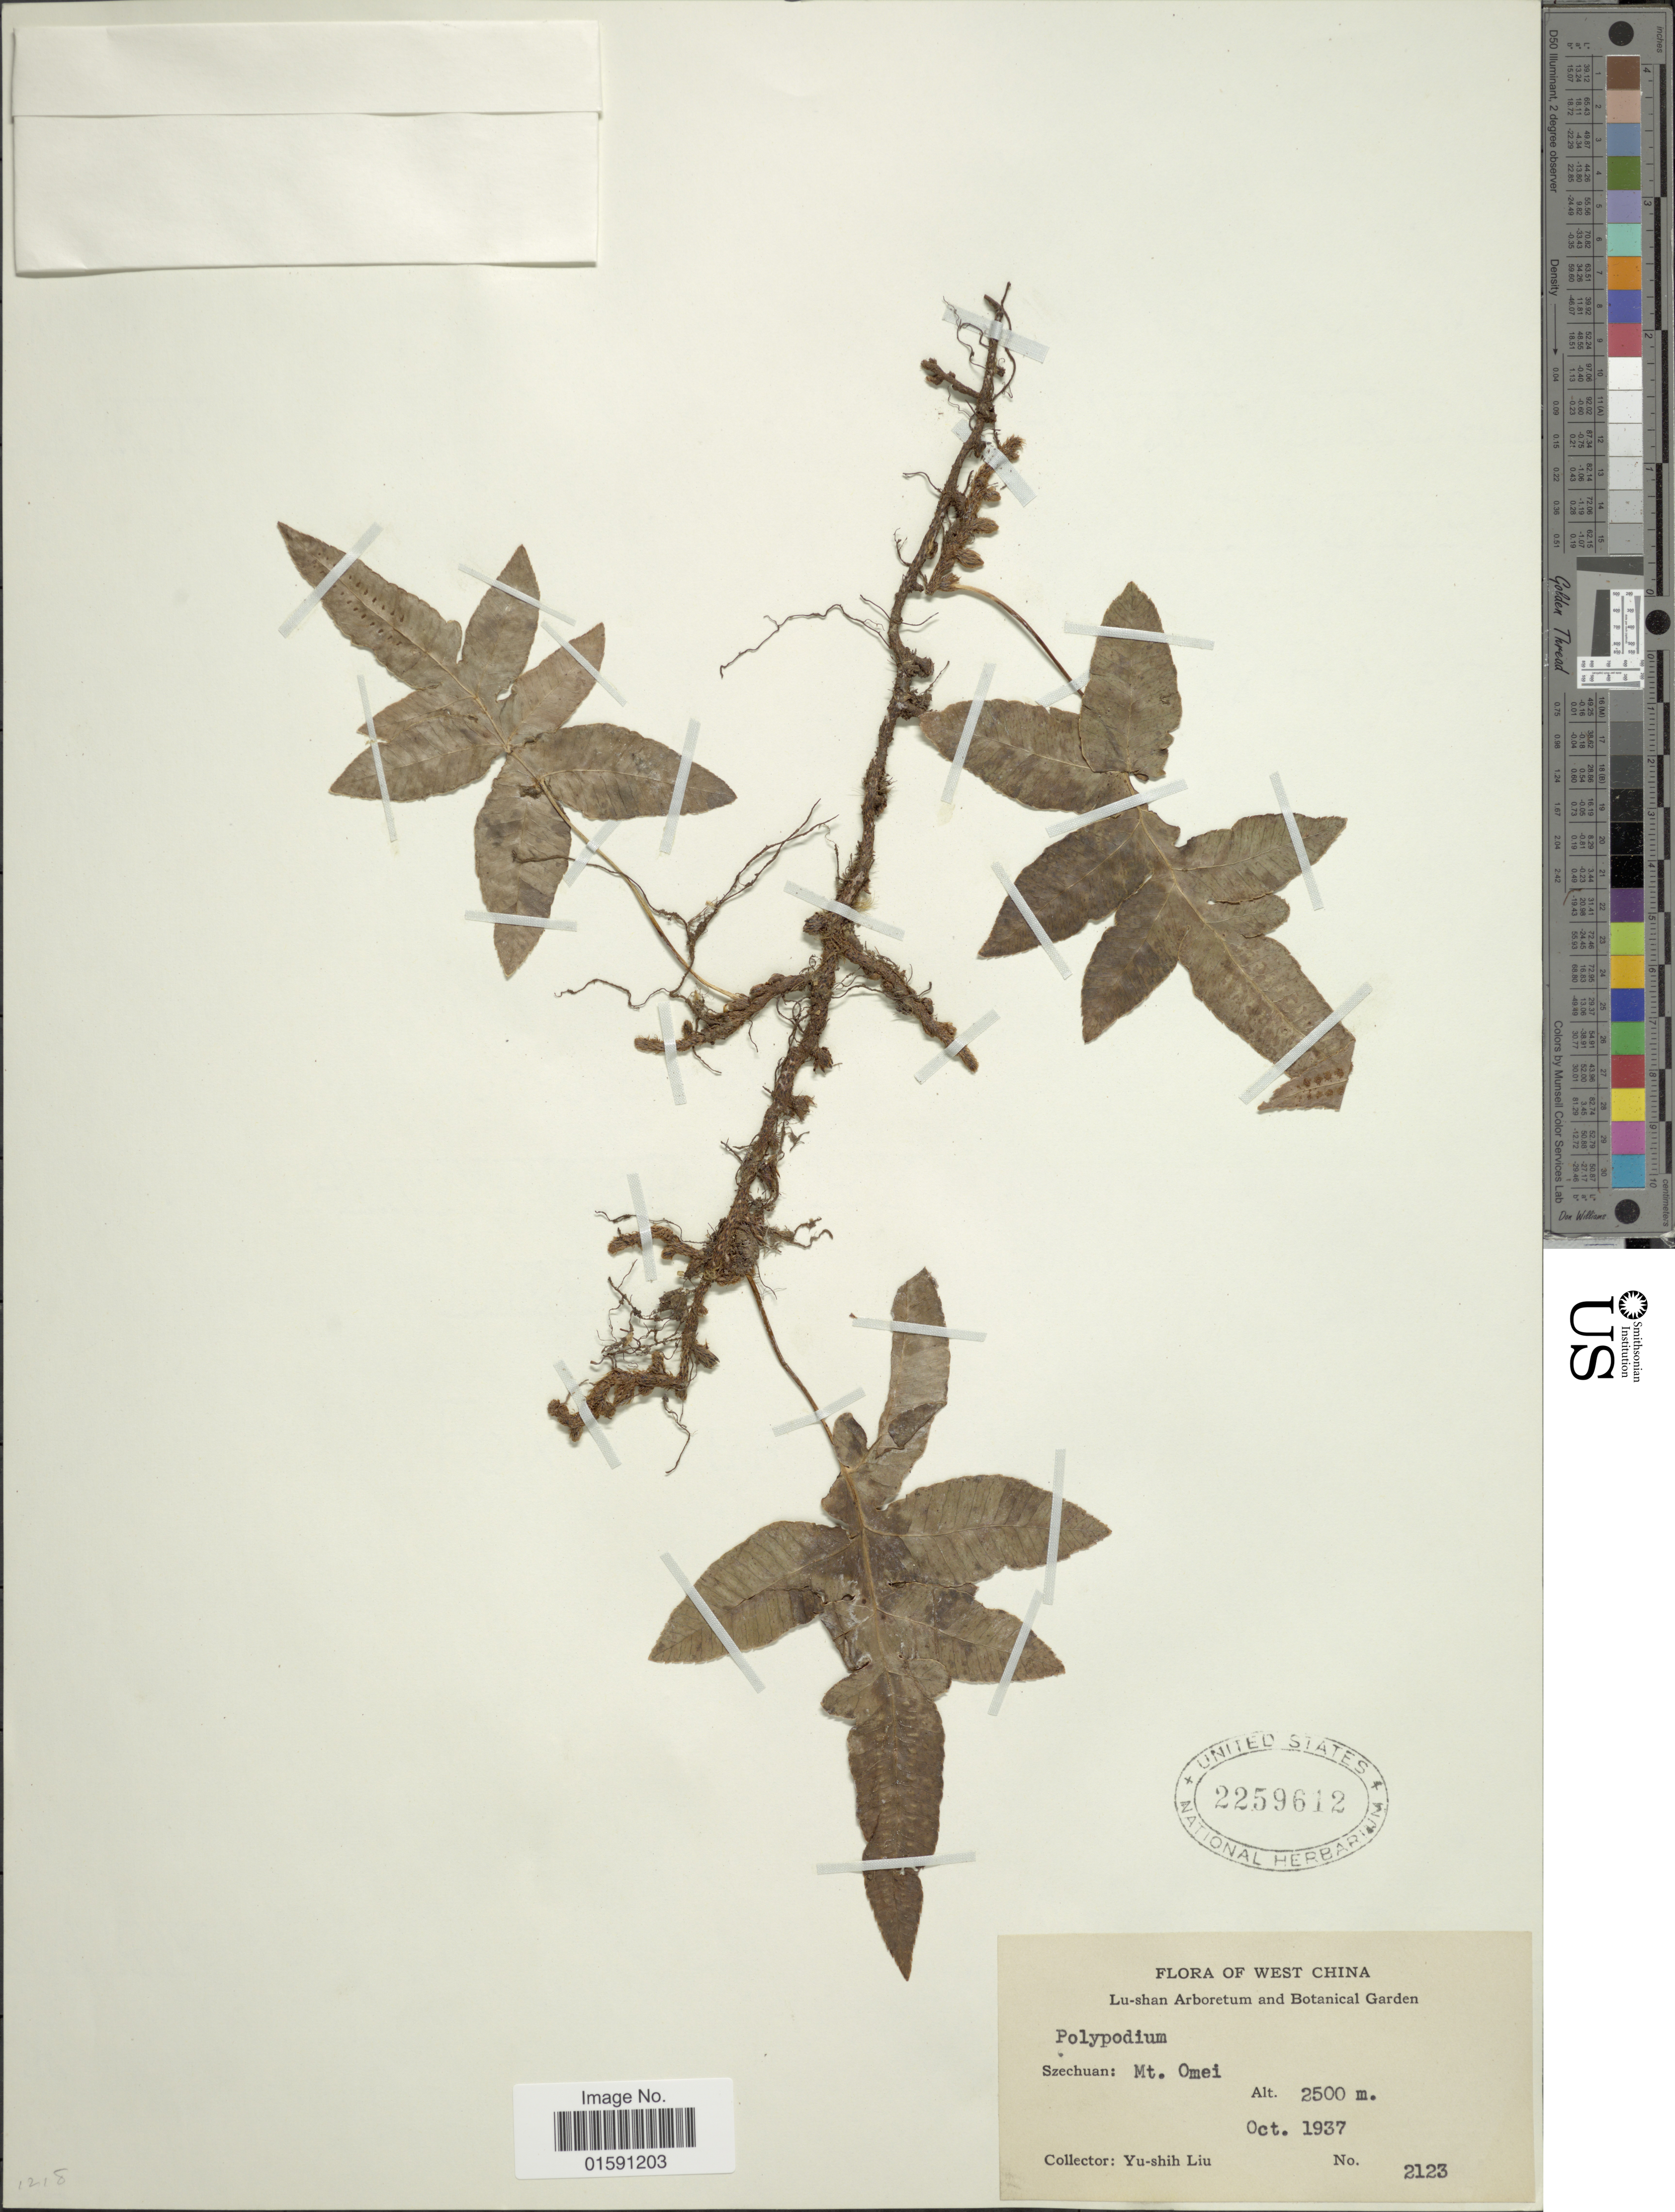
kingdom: Plantae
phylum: Tracheophyta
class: Polypodiopsida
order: Polypodiales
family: Polypodiaceae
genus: Selliguea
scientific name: Selliguea ebenipes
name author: (Hook.) S. Linds.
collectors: Y.-S. Liu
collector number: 2123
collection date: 1937-10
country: China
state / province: Sichuan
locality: West China. Szechuan: Mt. Omei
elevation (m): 2500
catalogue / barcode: US 2259612